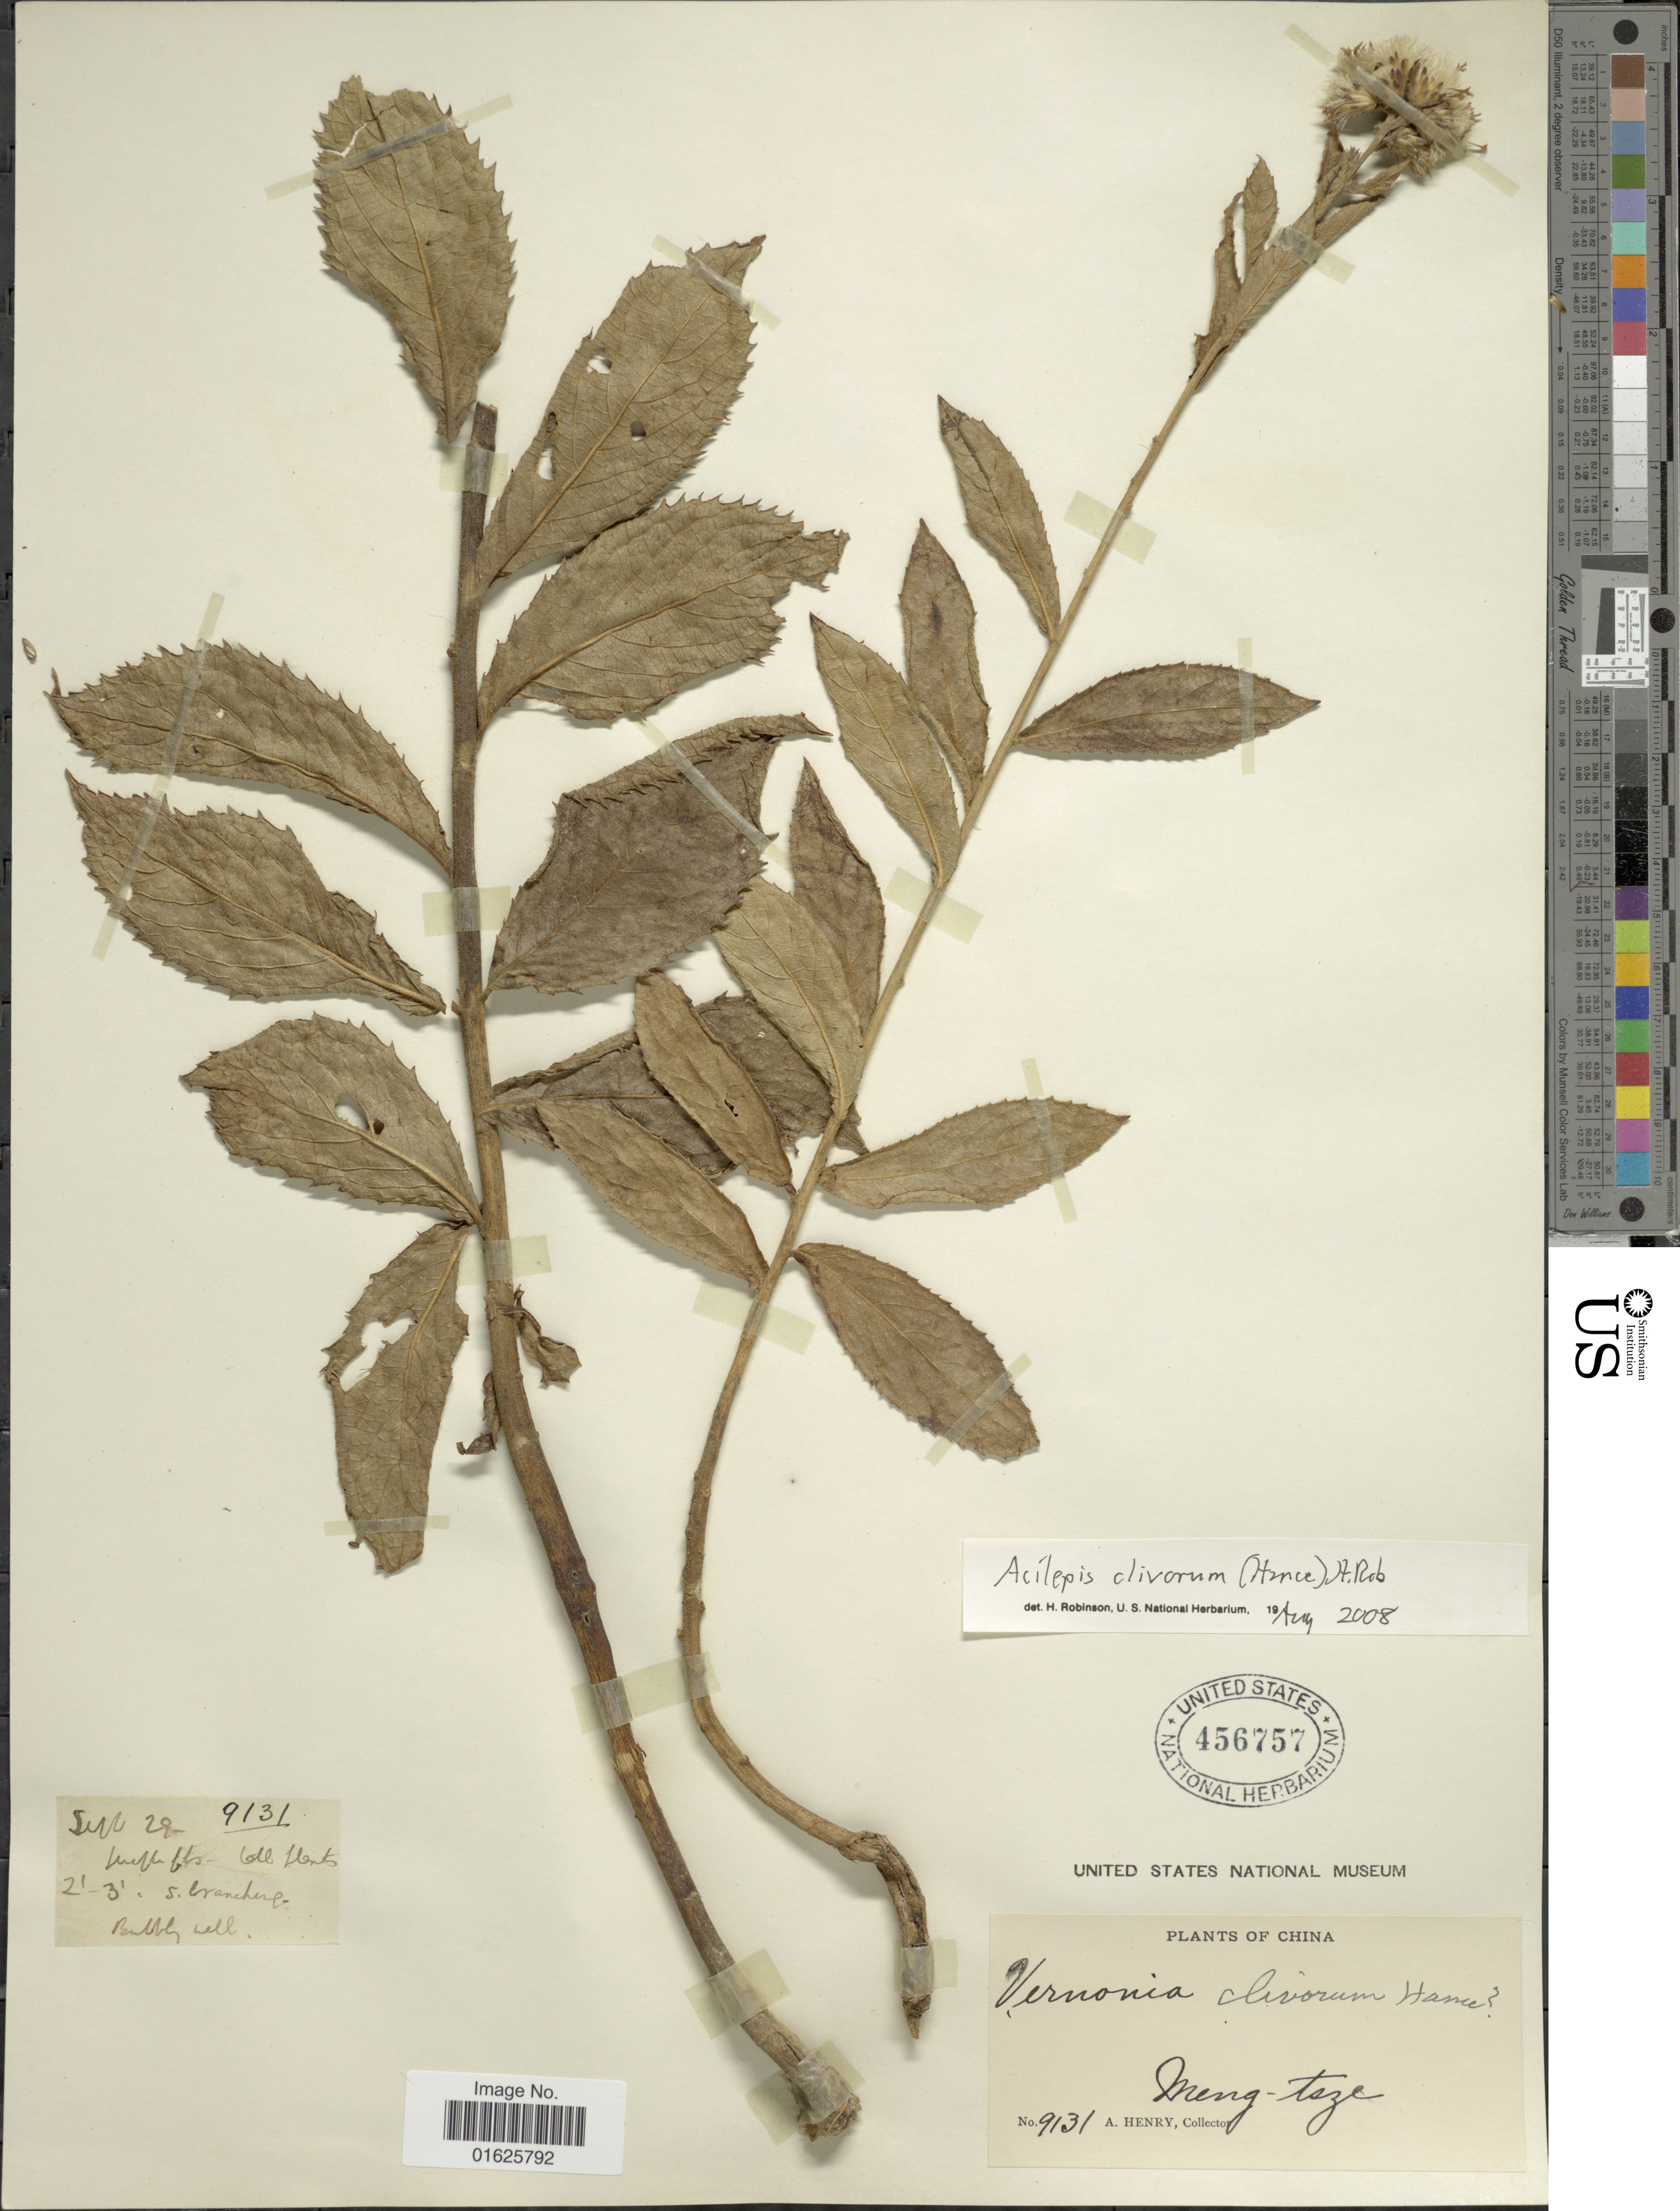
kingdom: Plantae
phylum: Tracheophyta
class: Magnoliopsida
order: Asterales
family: Asteraceae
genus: Acilepis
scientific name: Acilepis squarrosa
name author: D. Don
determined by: Robinson, H. E., (US), Smithsonian Institution - National Museum of Natural History (UNITED STATES)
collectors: A. Henry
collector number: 9131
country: China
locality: Meng-tsze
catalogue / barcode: US 456757